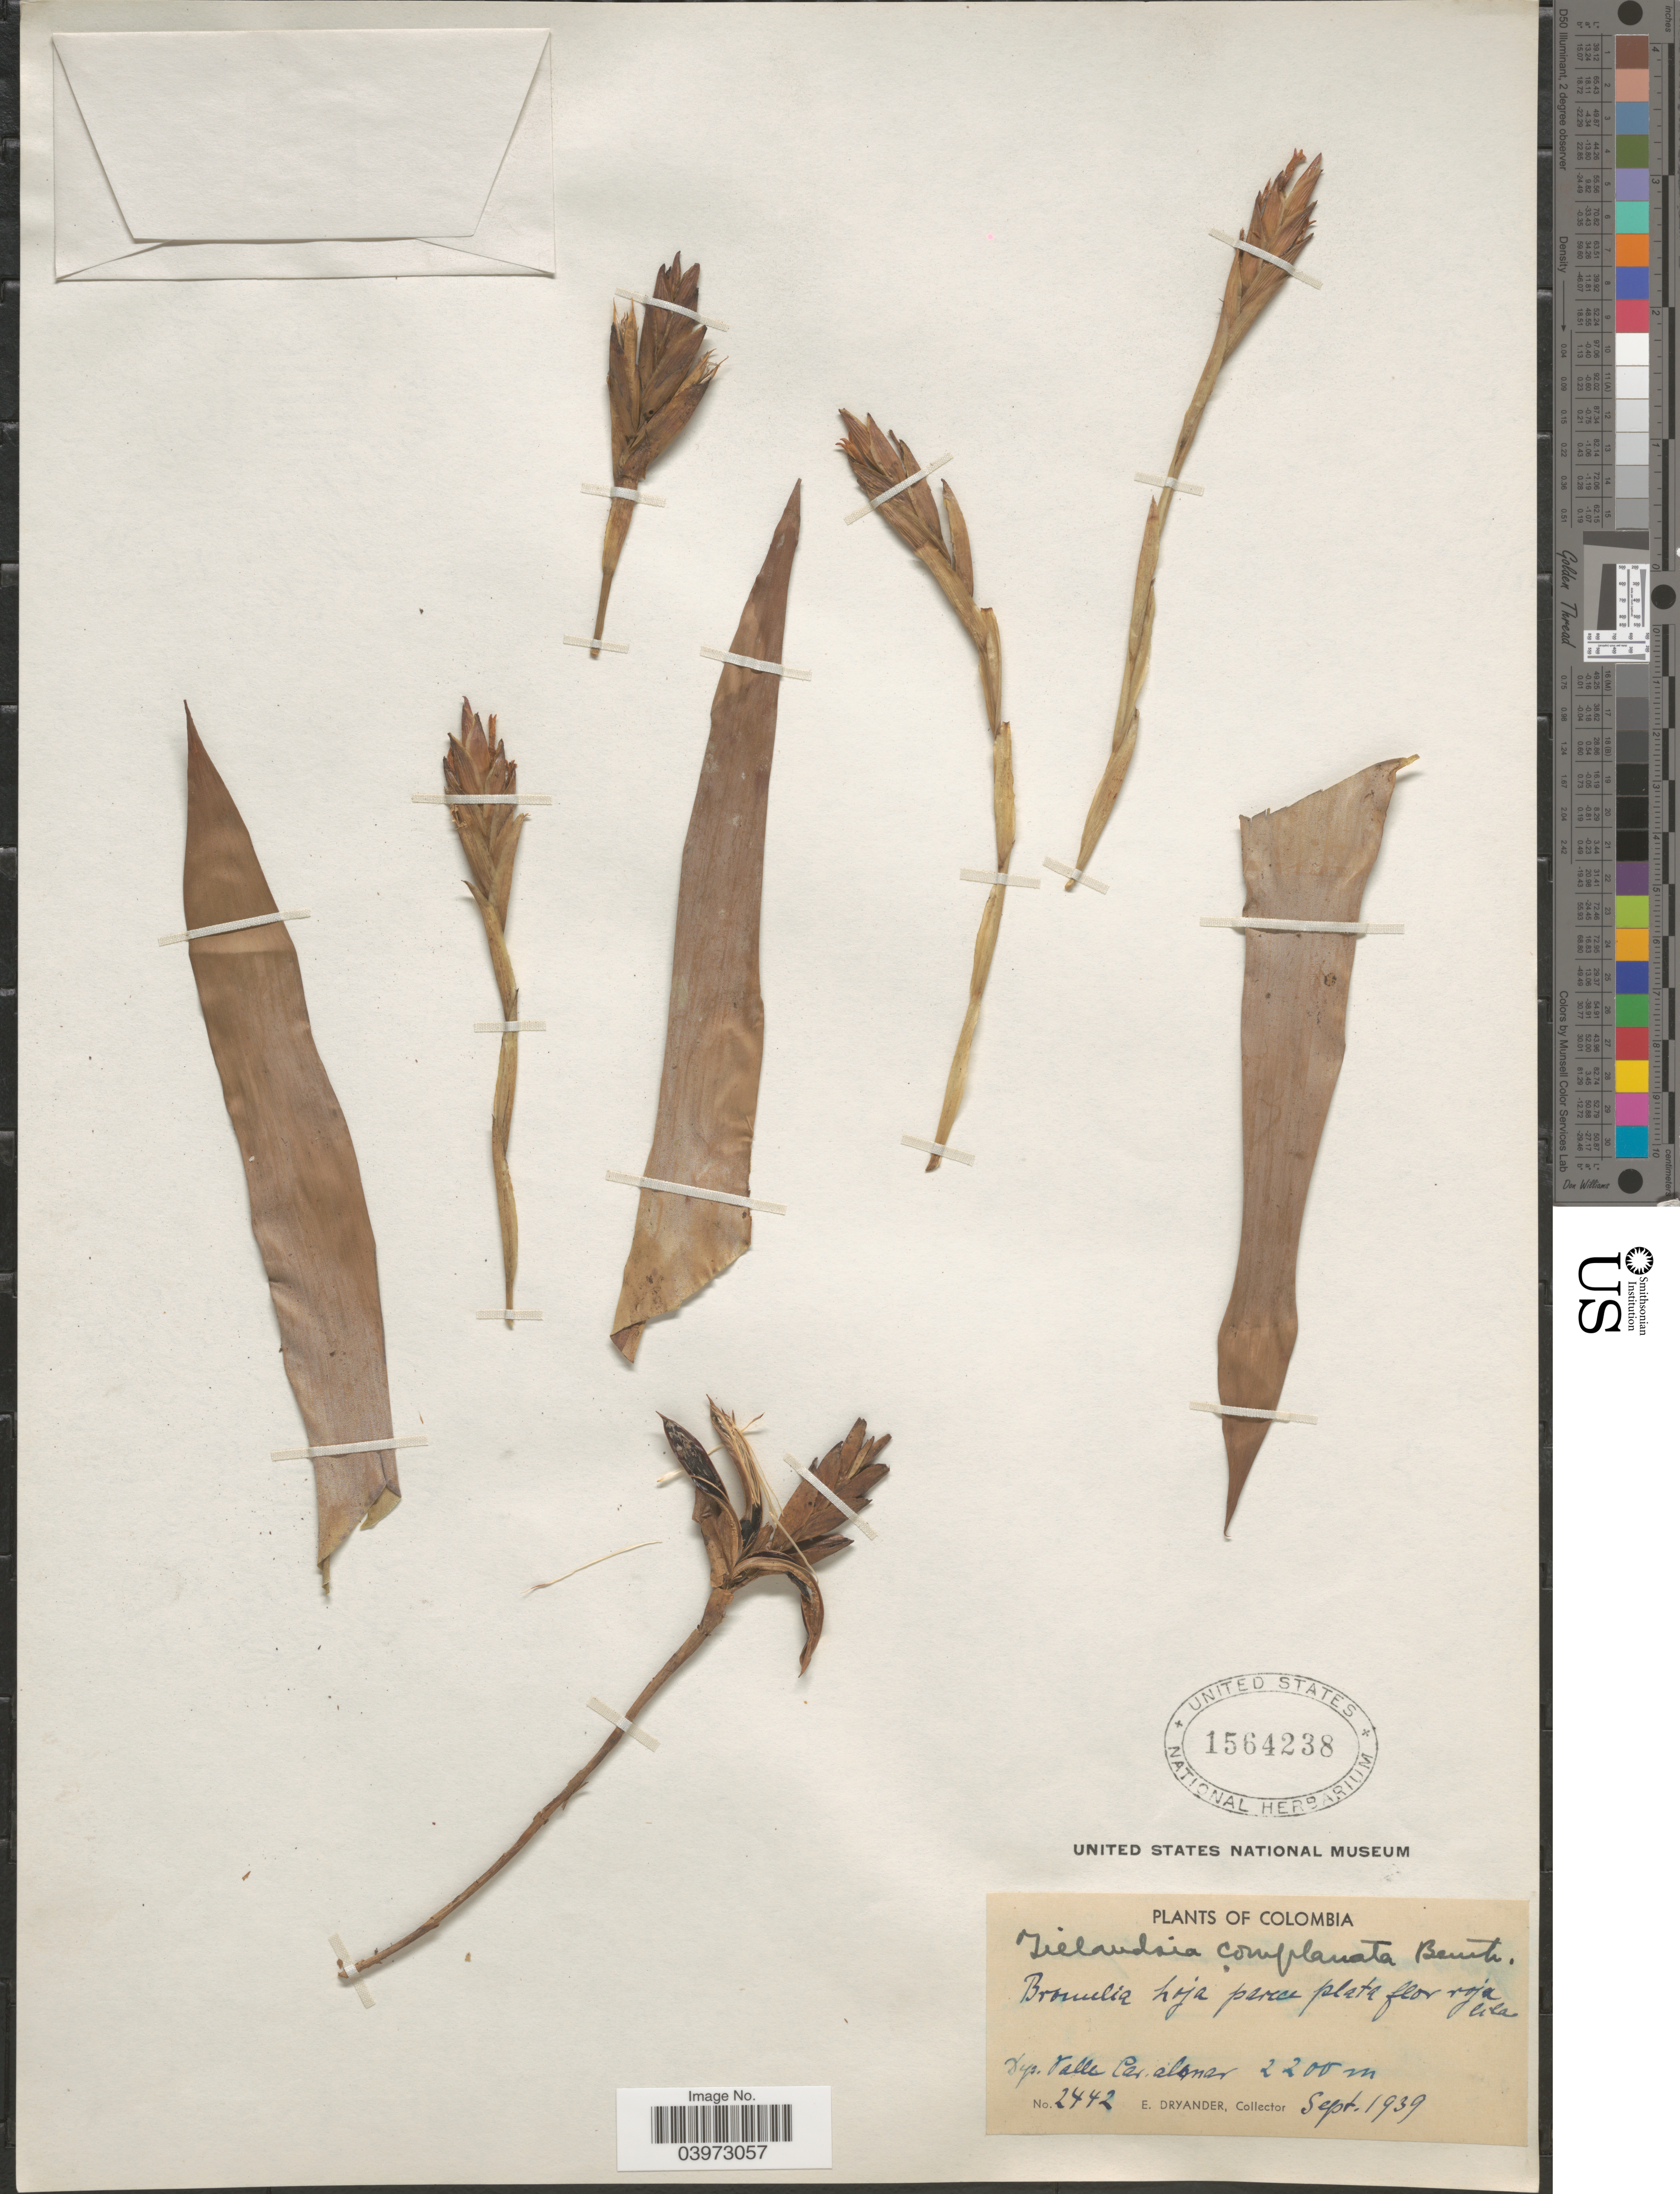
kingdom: Plantae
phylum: Tracheophyta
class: Liliopsida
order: Poales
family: Bromeliaceae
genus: Tillandsia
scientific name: Tillandsia complanata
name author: Benth.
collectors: E. Dryander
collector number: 2442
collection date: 1939-09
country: Colombia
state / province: Valle del Cauca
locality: Dep. Valle Car. al mar.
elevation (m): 2200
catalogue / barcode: US 1564238